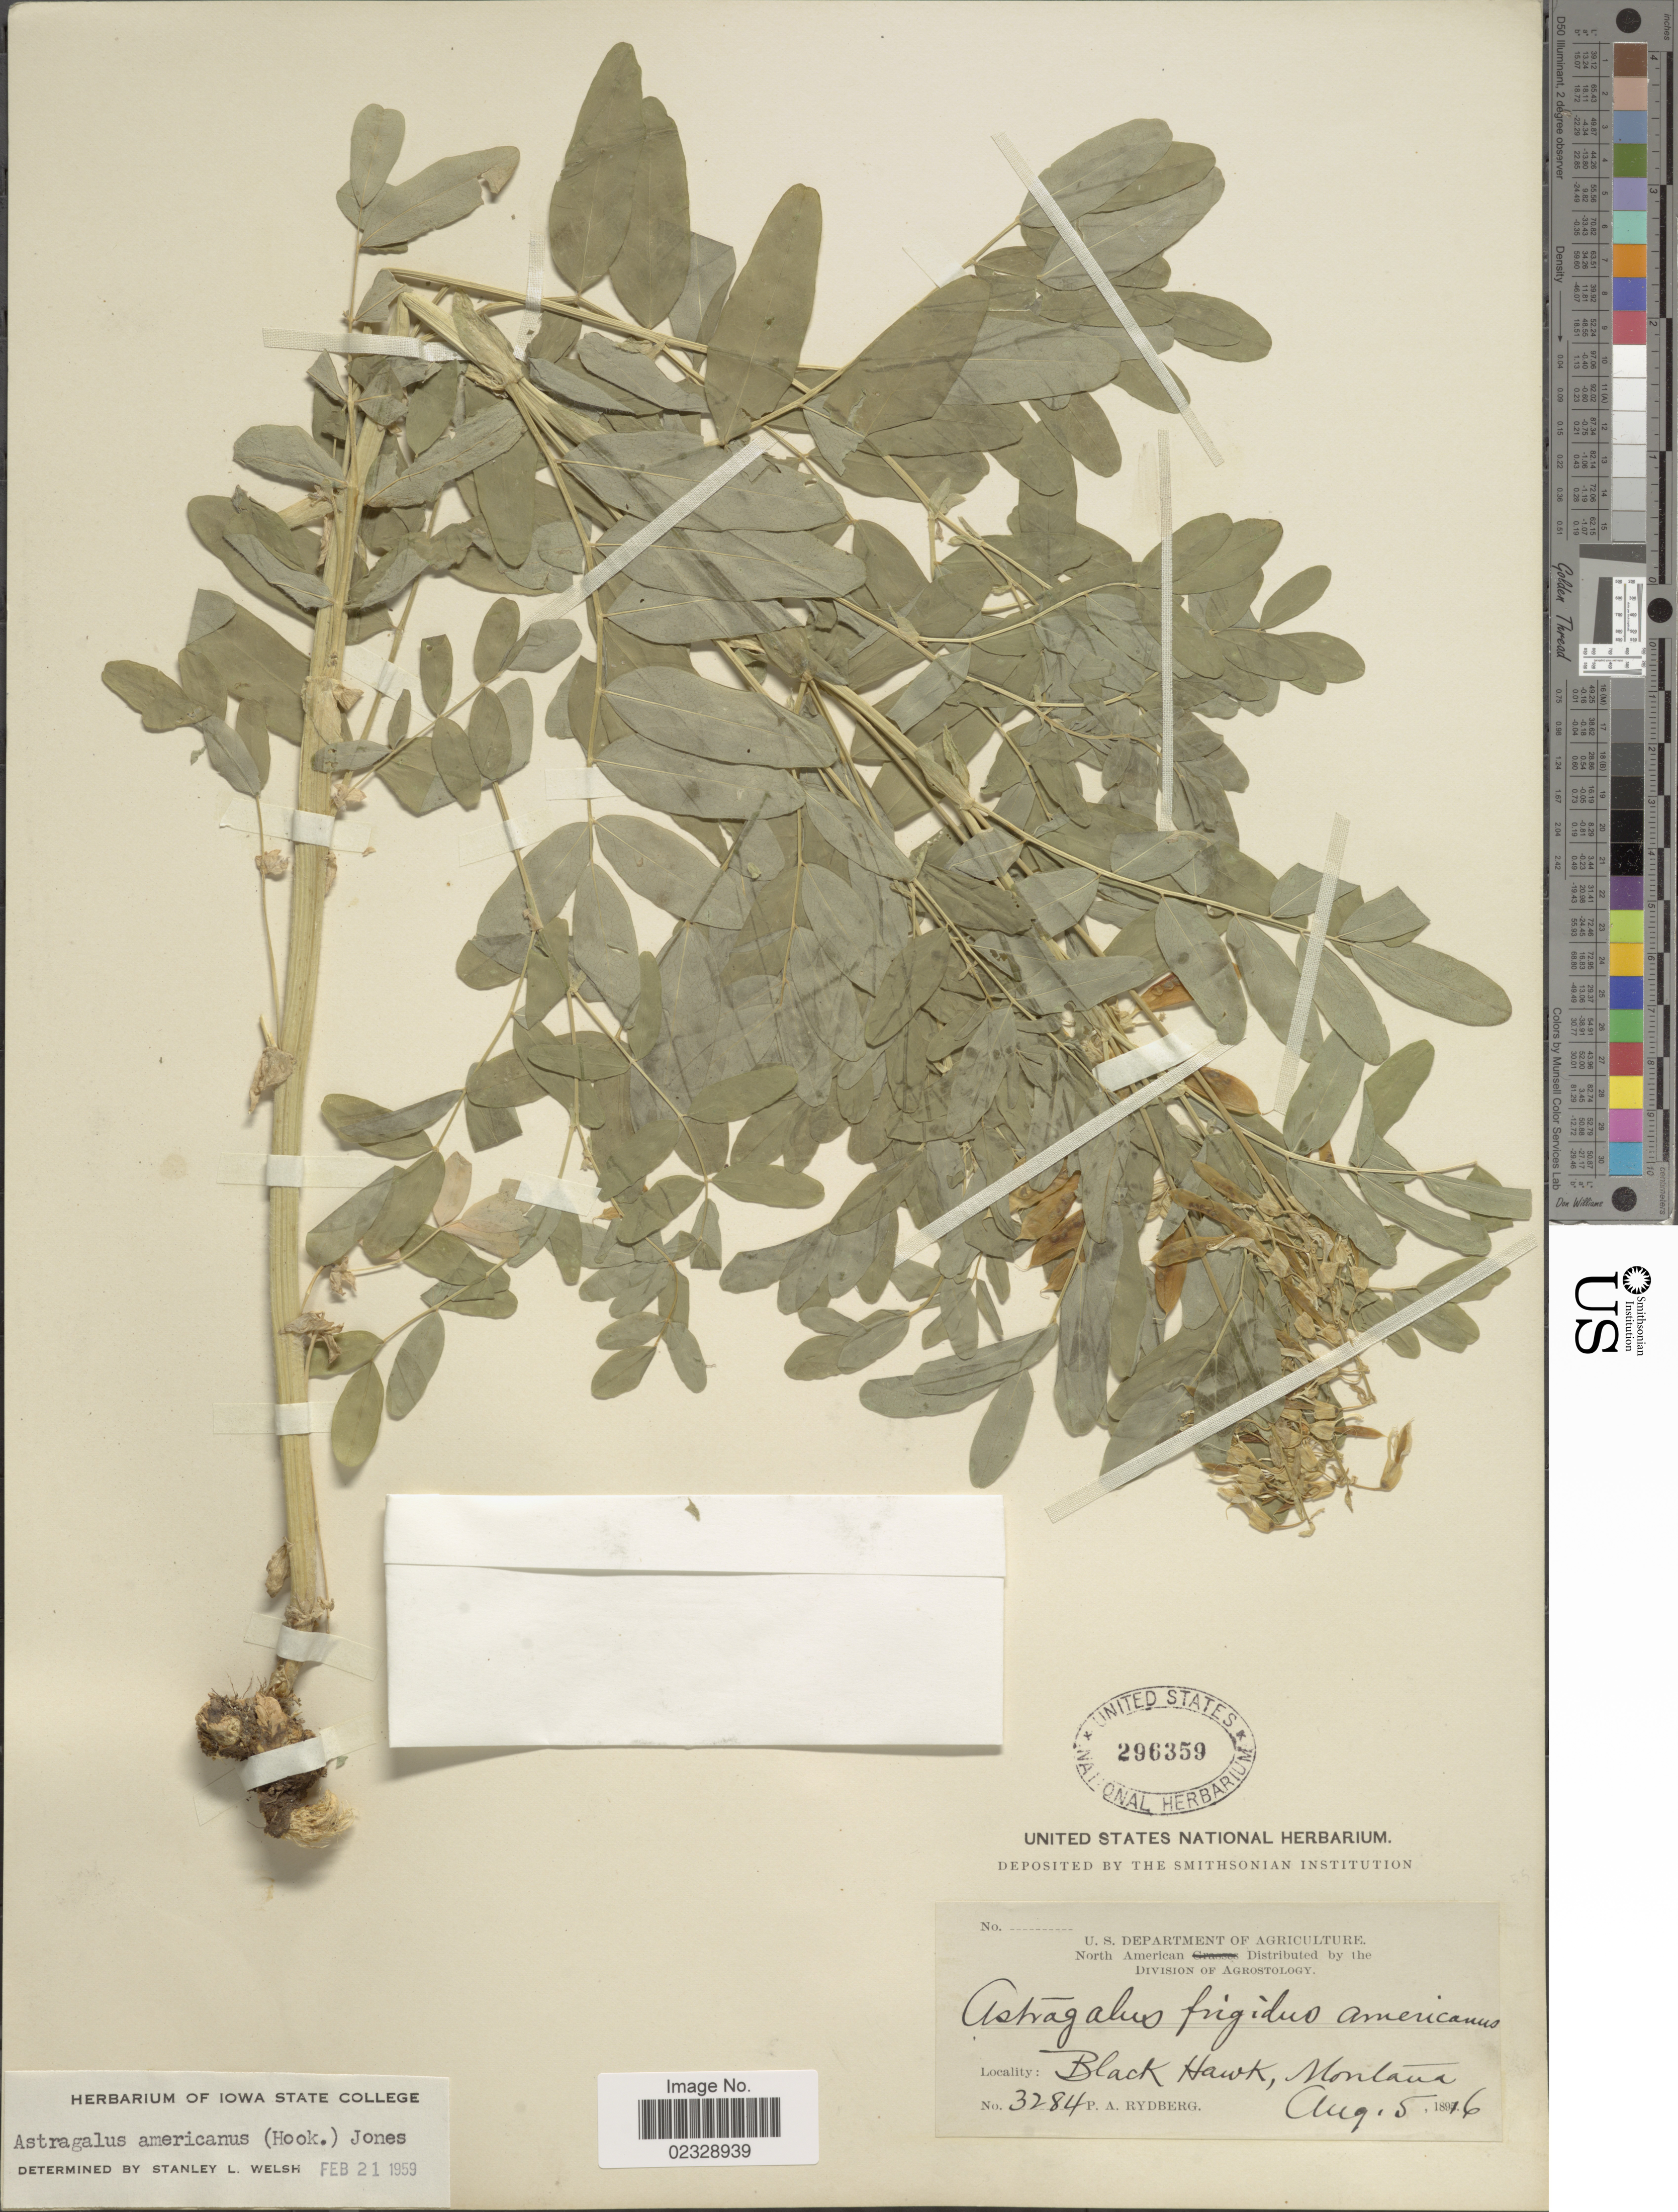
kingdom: Plantae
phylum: Tracheophyta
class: Magnoliopsida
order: Fabales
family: Fabaceae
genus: Astragalus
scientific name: Astragalus americanus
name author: (Hook.) M.E. Jones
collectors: P. A. Rydberg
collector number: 3284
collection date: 1876-08-05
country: United States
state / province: Montana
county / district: Lewis and Clark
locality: Black Hawk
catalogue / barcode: US 296359